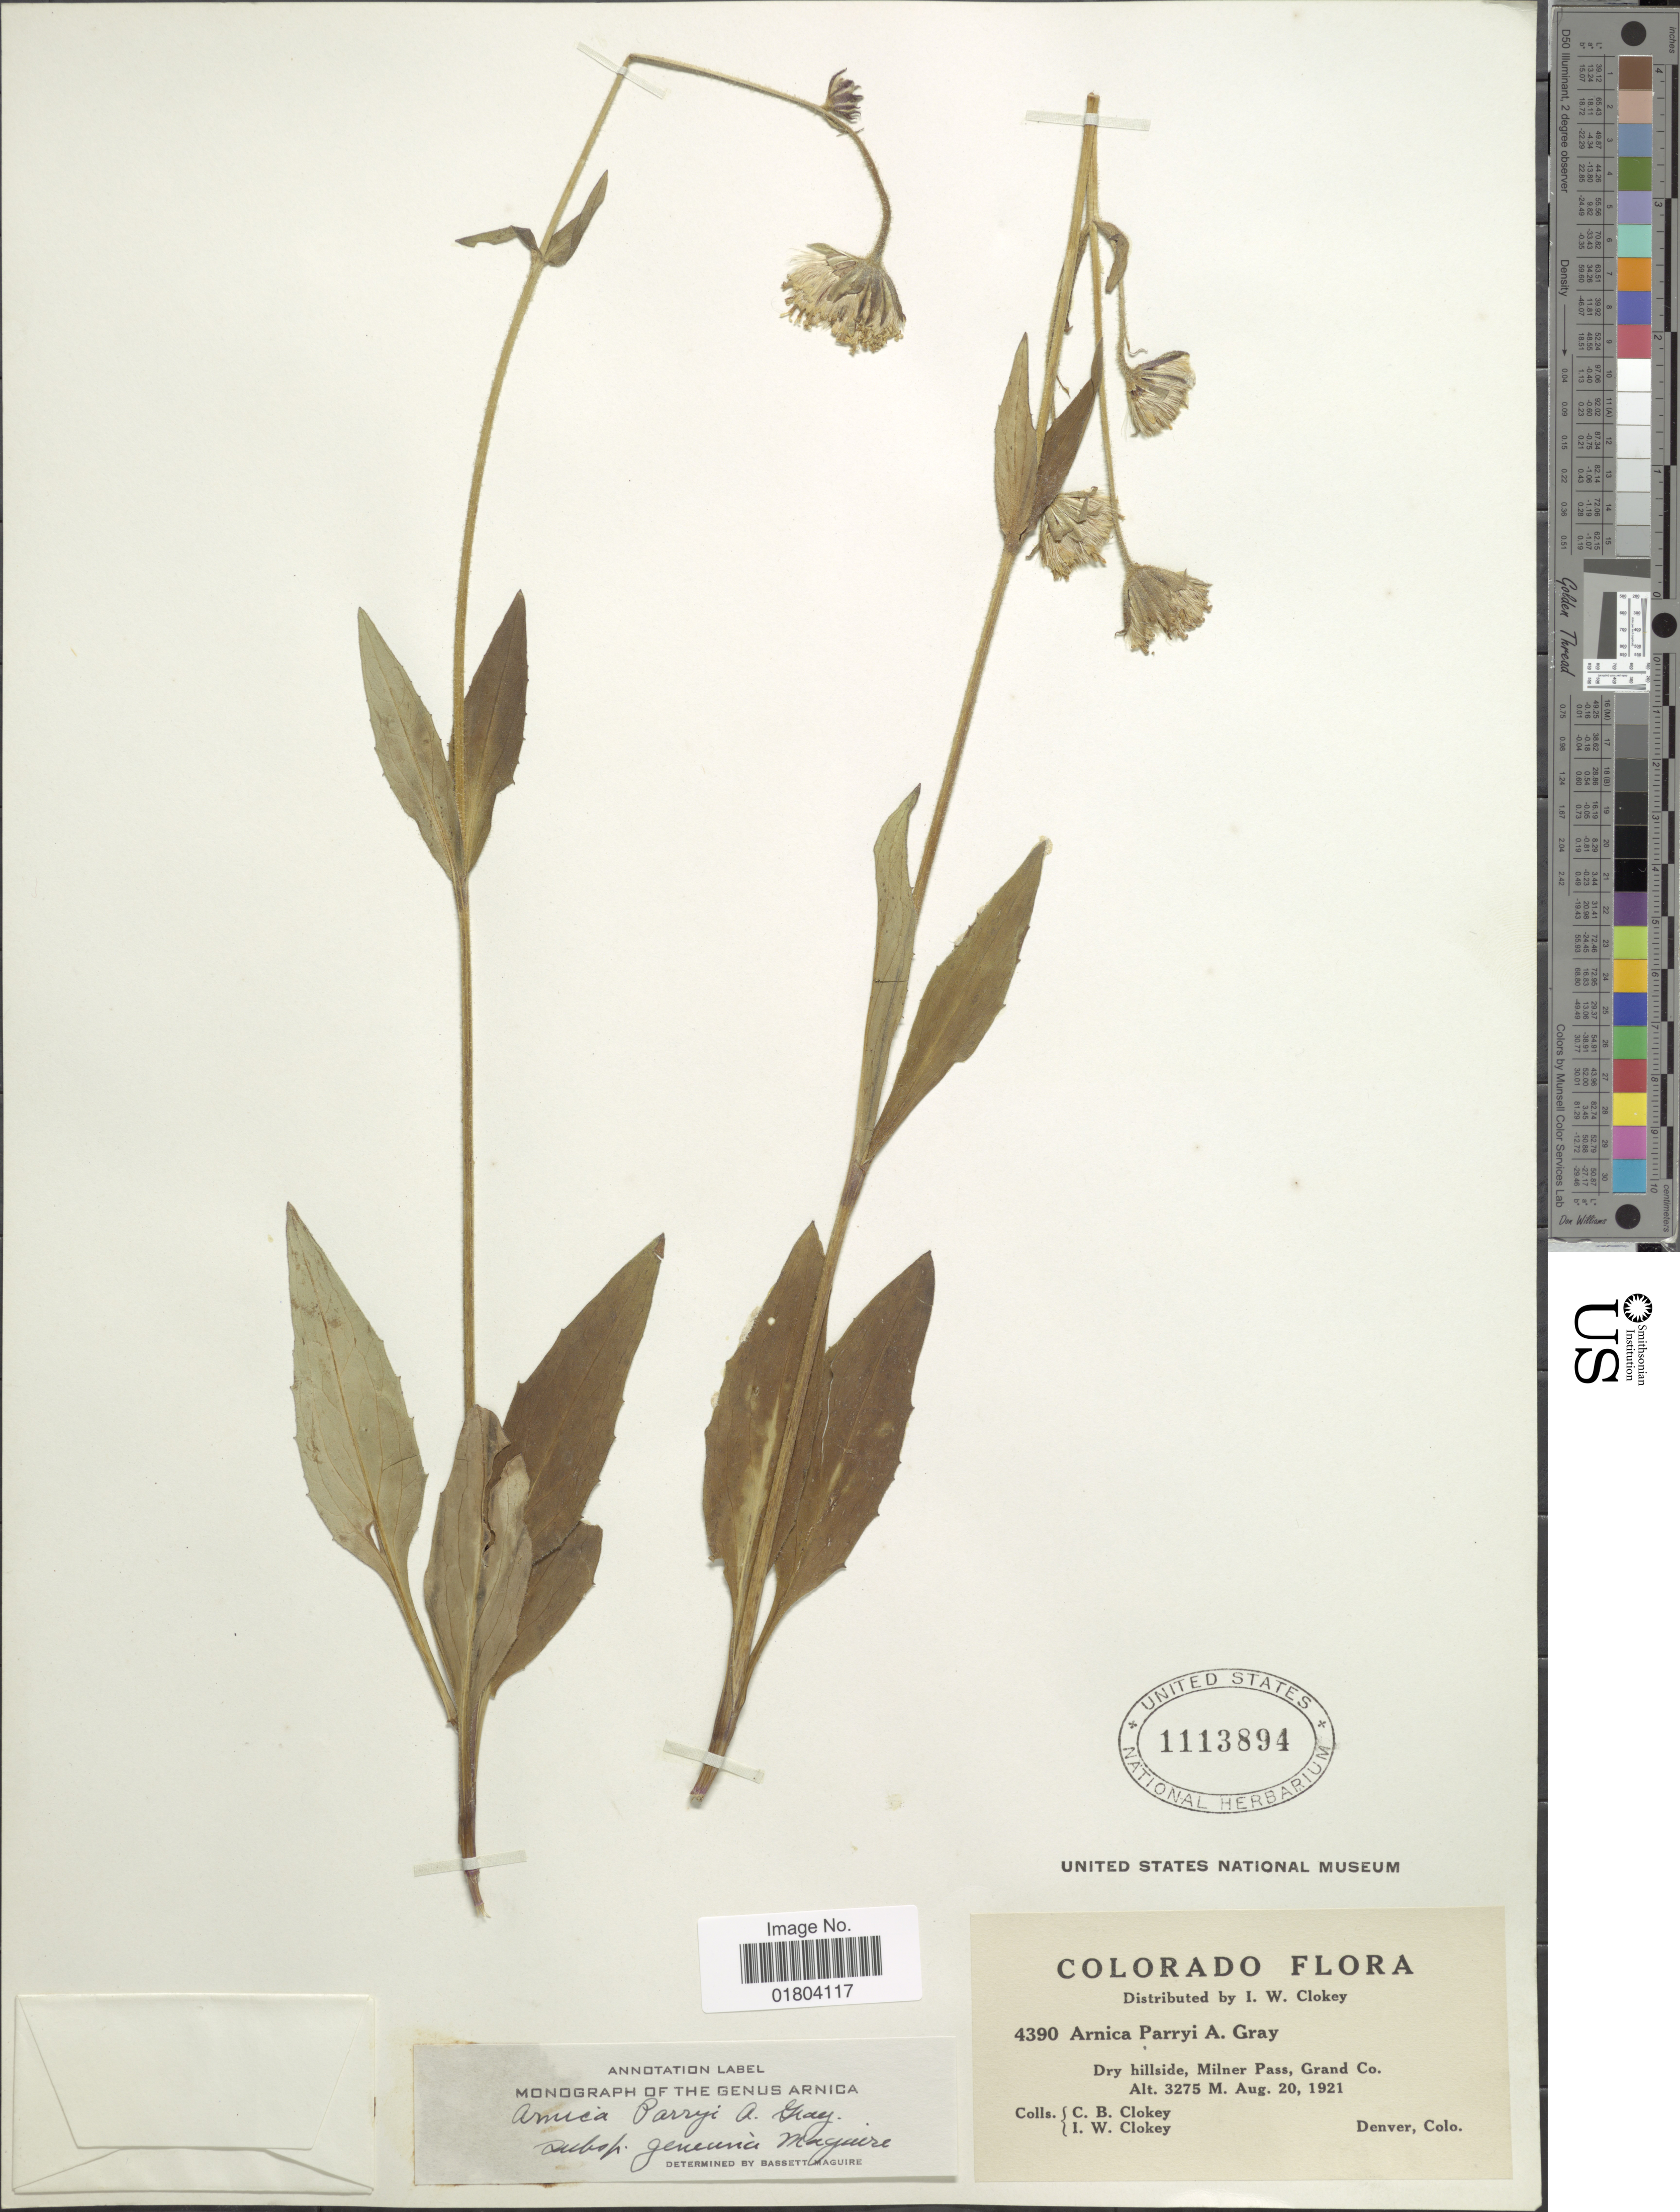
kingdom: Plantae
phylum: Tracheophyta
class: Magnoliopsida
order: Asterales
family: Asteraceae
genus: Arnica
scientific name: Arnica parryi subsp. genuina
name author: Maguire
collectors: C. Clokey & I. W. Clokey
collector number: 4390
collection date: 1921-08-20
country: United States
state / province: Colorado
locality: Dry hillside, Milner Pass, Grand Co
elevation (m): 3275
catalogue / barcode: US 1113894